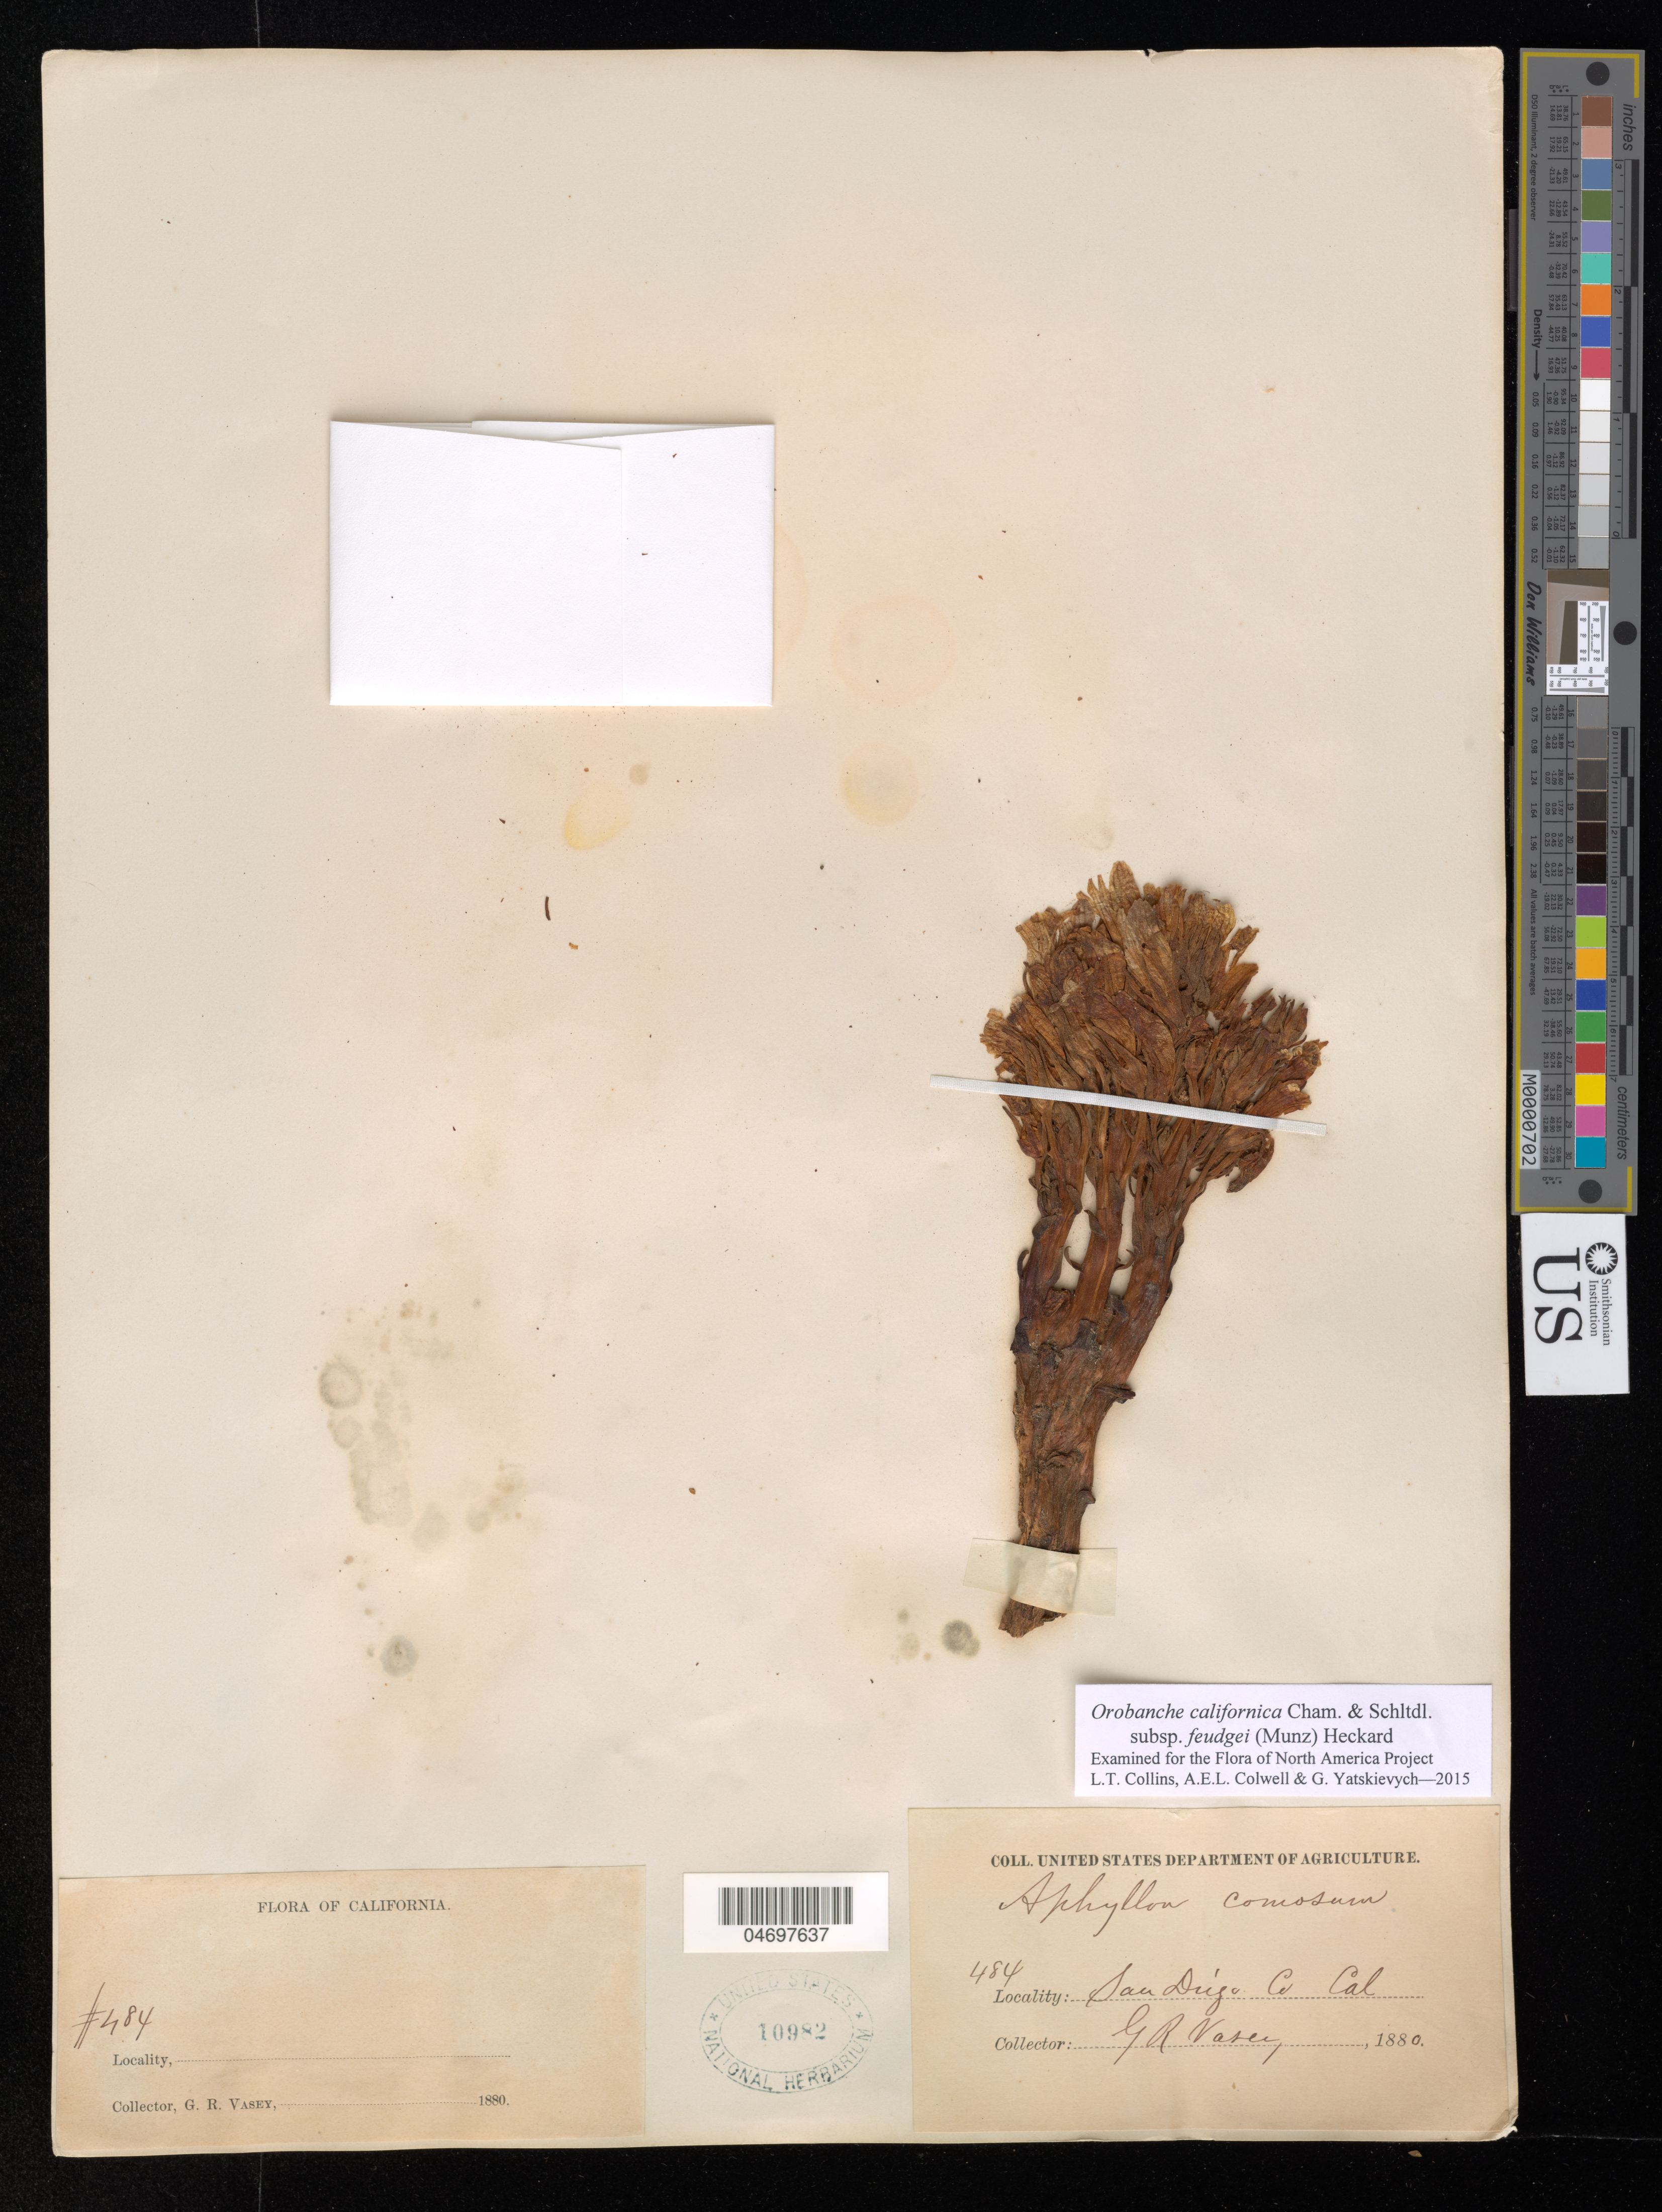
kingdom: Plantae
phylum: Tracheophyta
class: Magnoliopsida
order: Lamiales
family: Orobanchaceae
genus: Orobanche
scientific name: Orobanche californica subsp. feudgei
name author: (Munz) Heckard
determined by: Collins, L. T.; Colwell, A. E.; Yatskievych, G. A.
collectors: G. R. Vasey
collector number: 484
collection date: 1880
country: United States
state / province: California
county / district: San Diego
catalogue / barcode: US 10982